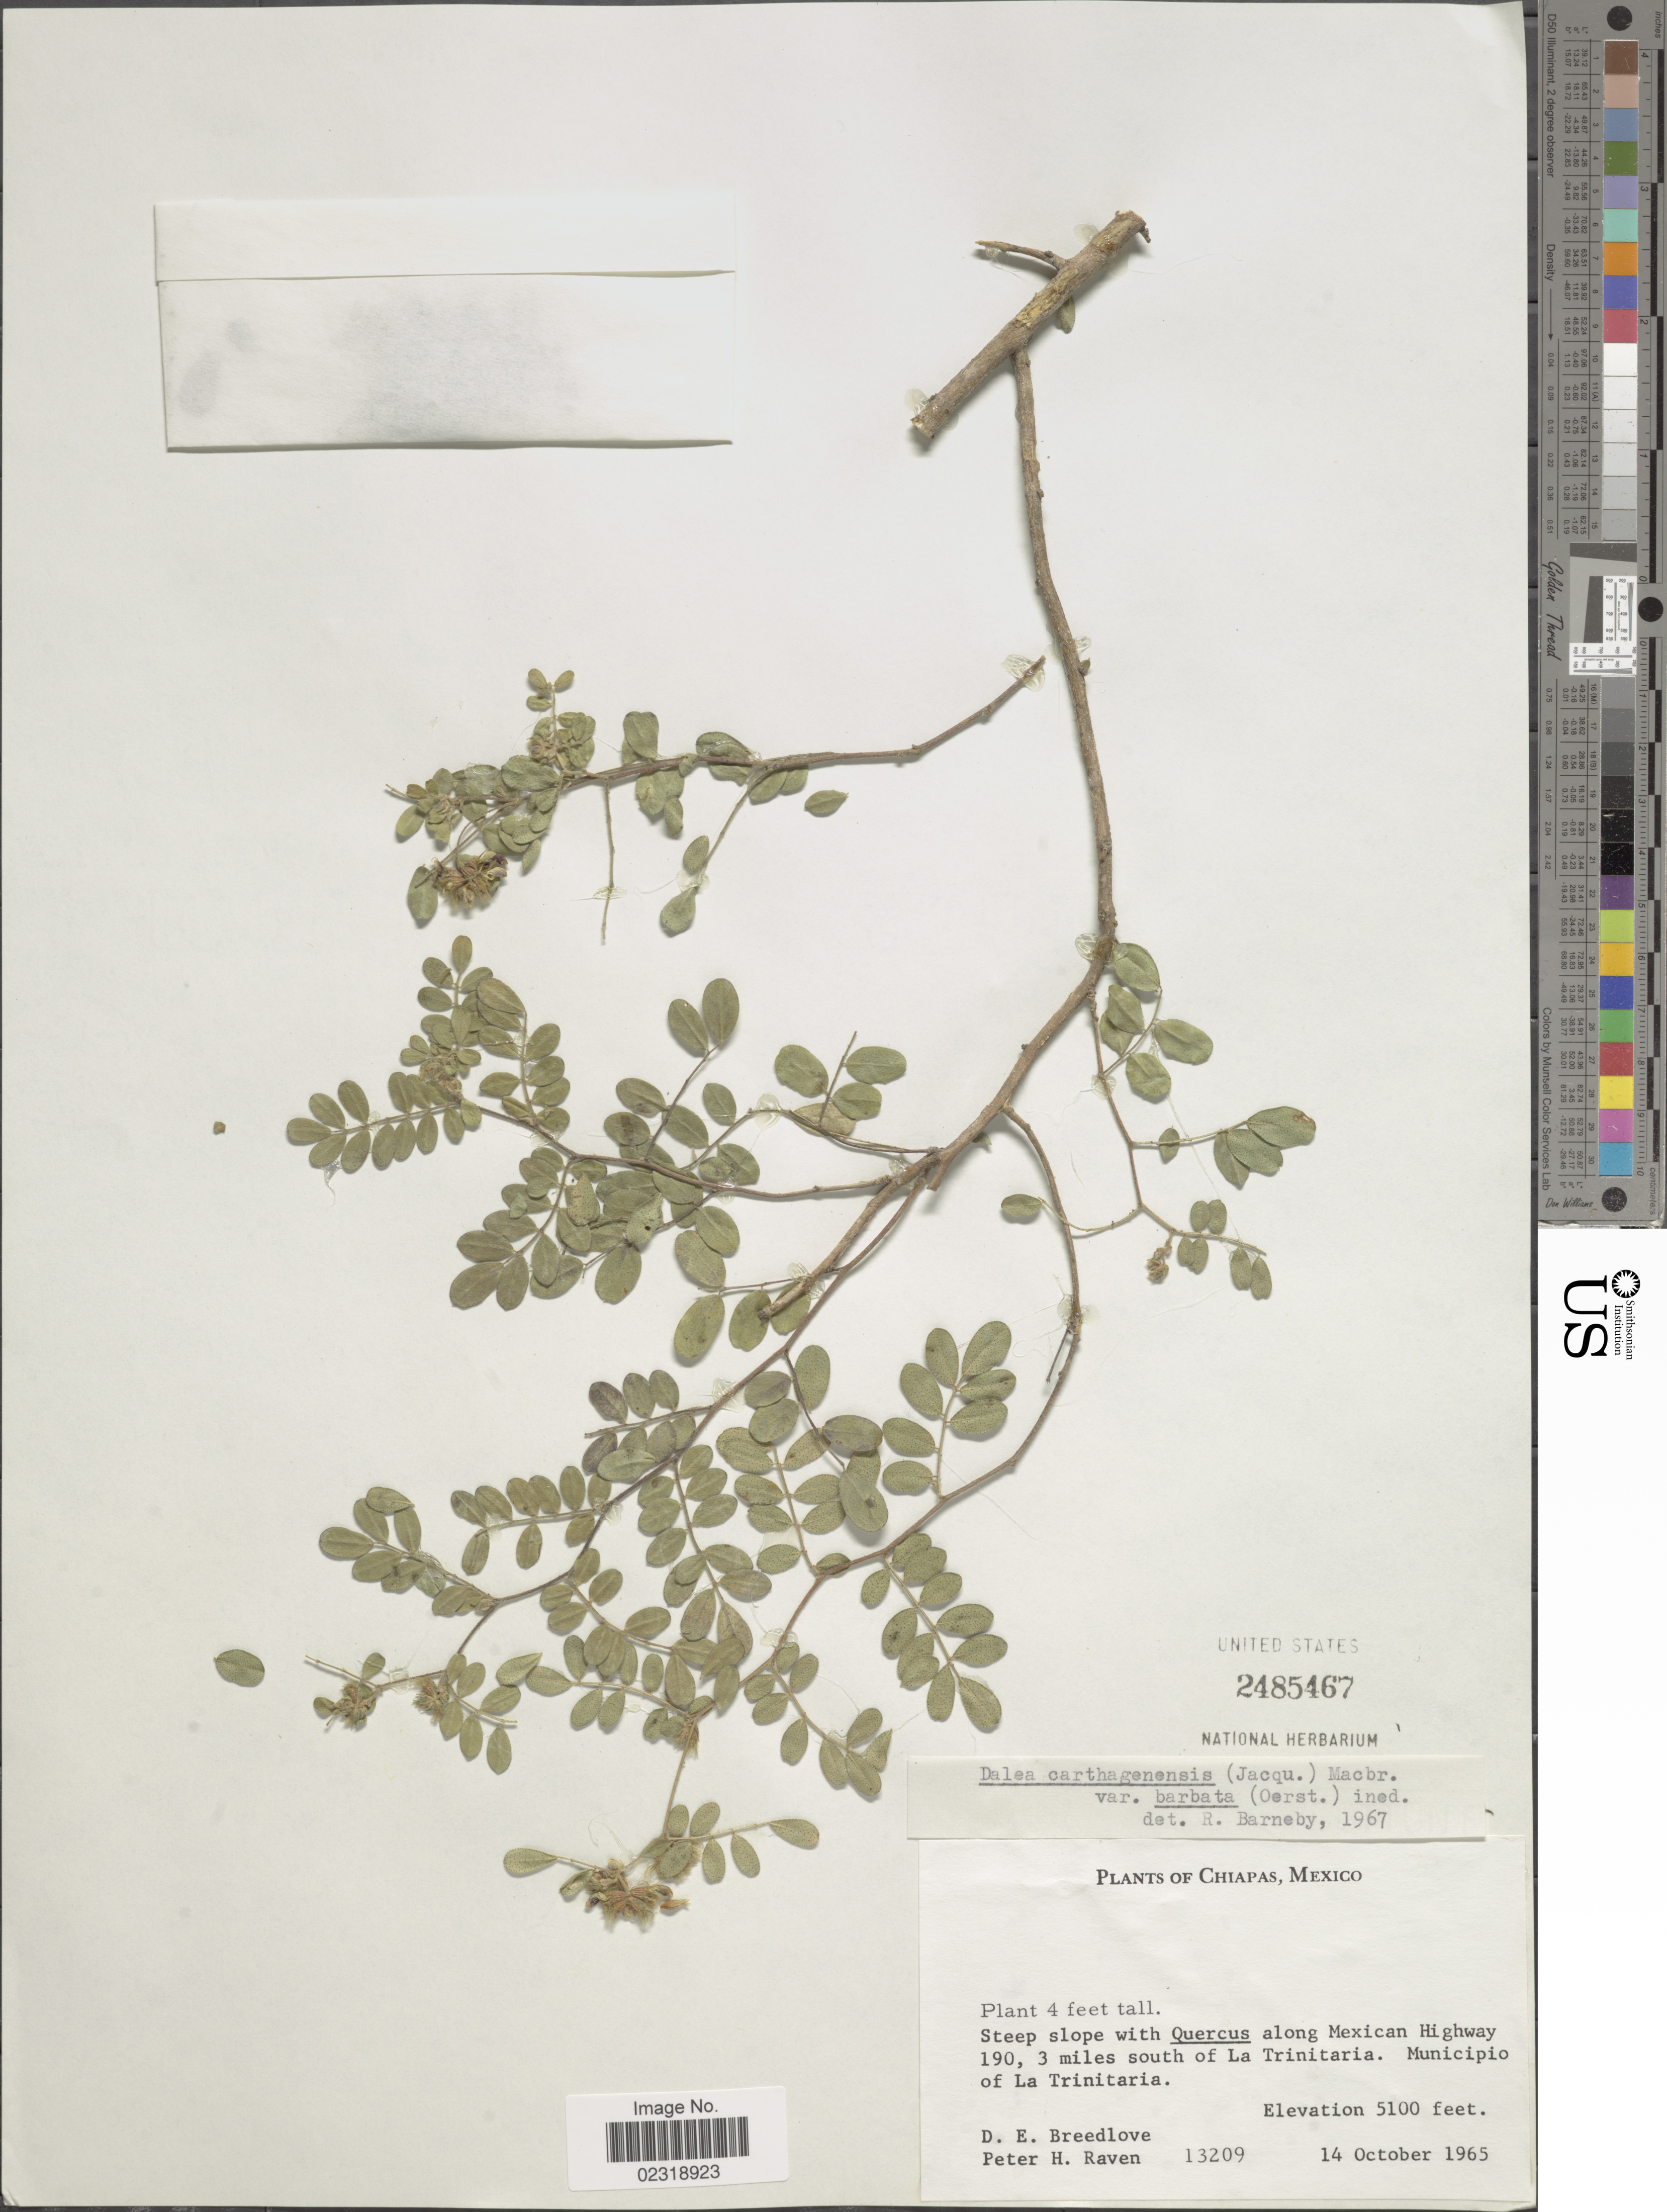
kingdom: Plantae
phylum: Tracheophyta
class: Magnoliopsida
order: Fabales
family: Fabaceae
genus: Dalea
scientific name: Dalea carthagenensis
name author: (Jacq.) J.F. Macbr.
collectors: D. E. Breedlove & P. Raven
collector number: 13209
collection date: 1965-10-14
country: Mexico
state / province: Chiapas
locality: Steep slope along Mexican Highway 190, 3 miles south of La Trinitaria, Municipio of La Trinitaria.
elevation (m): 1554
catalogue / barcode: US 2485467